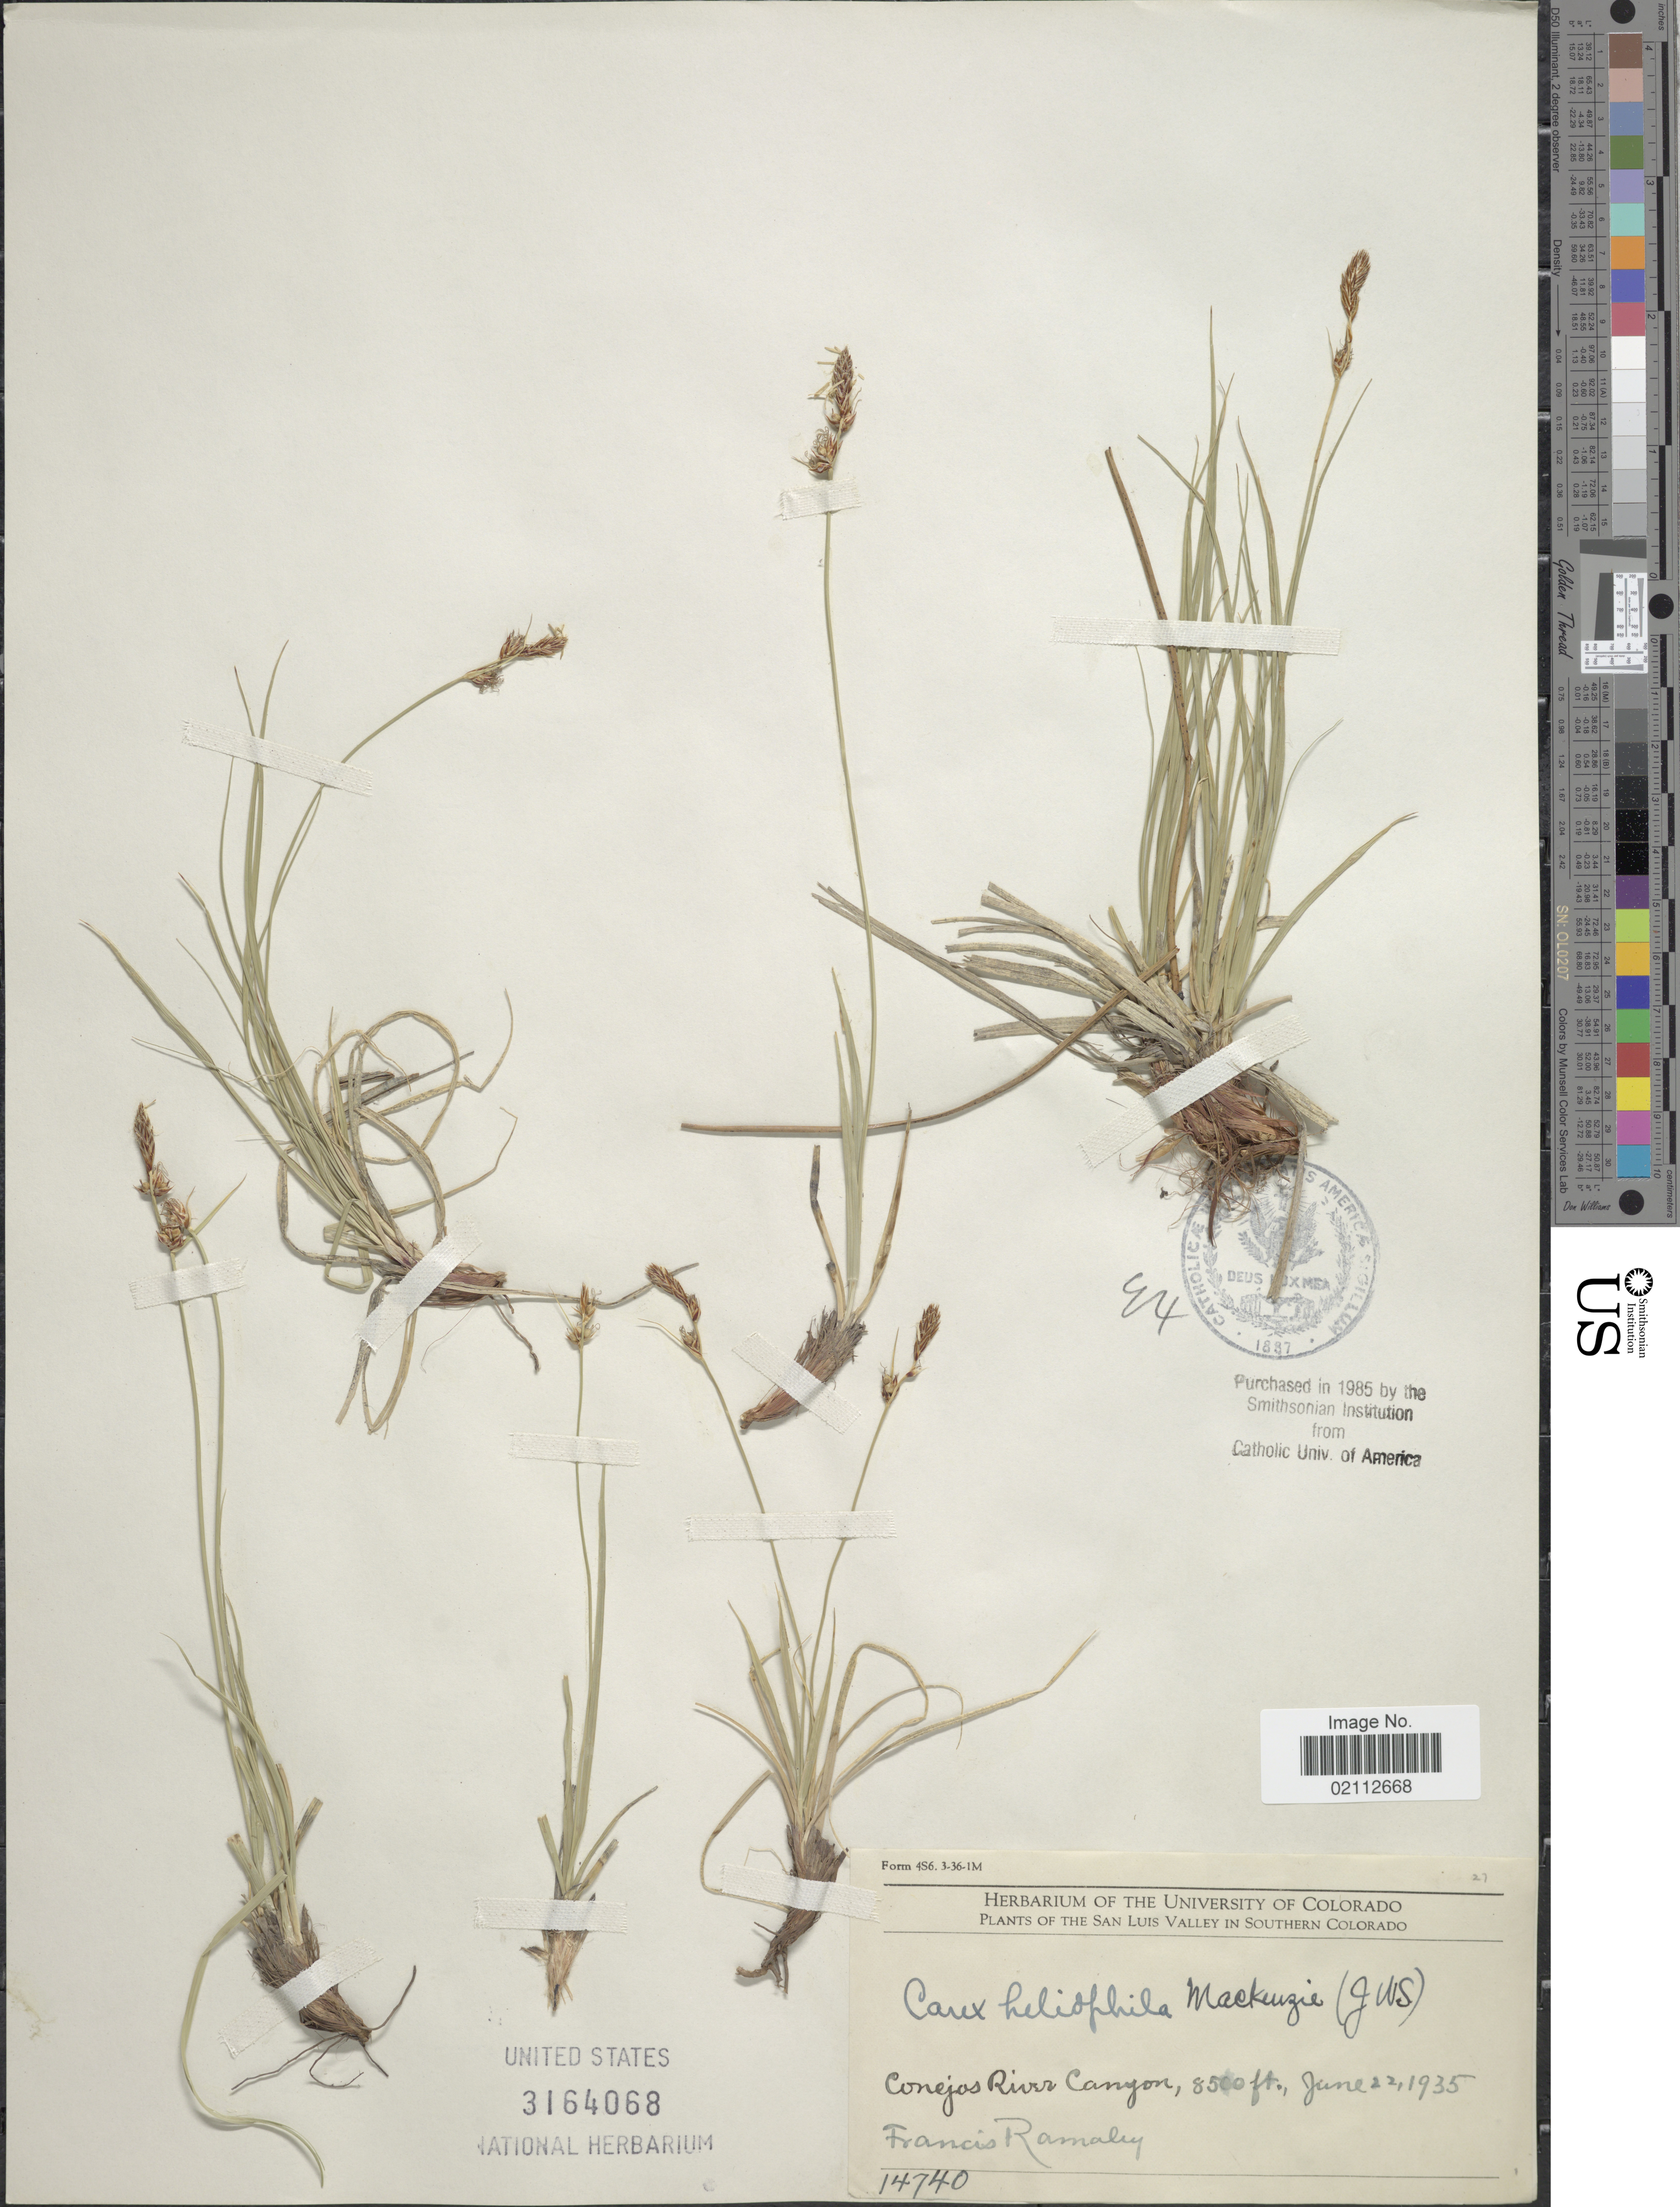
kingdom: Plantae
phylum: Tracheophyta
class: Liliopsida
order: Poales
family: Cyperaceae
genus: Carex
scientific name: Carex heliophila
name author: Mack.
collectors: F. Ramaley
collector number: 14740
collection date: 1935-06-22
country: United States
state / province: Colorado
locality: San Luis Valley in Southern Colorado. Conejos River Canyon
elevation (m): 2591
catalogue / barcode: US 3164068